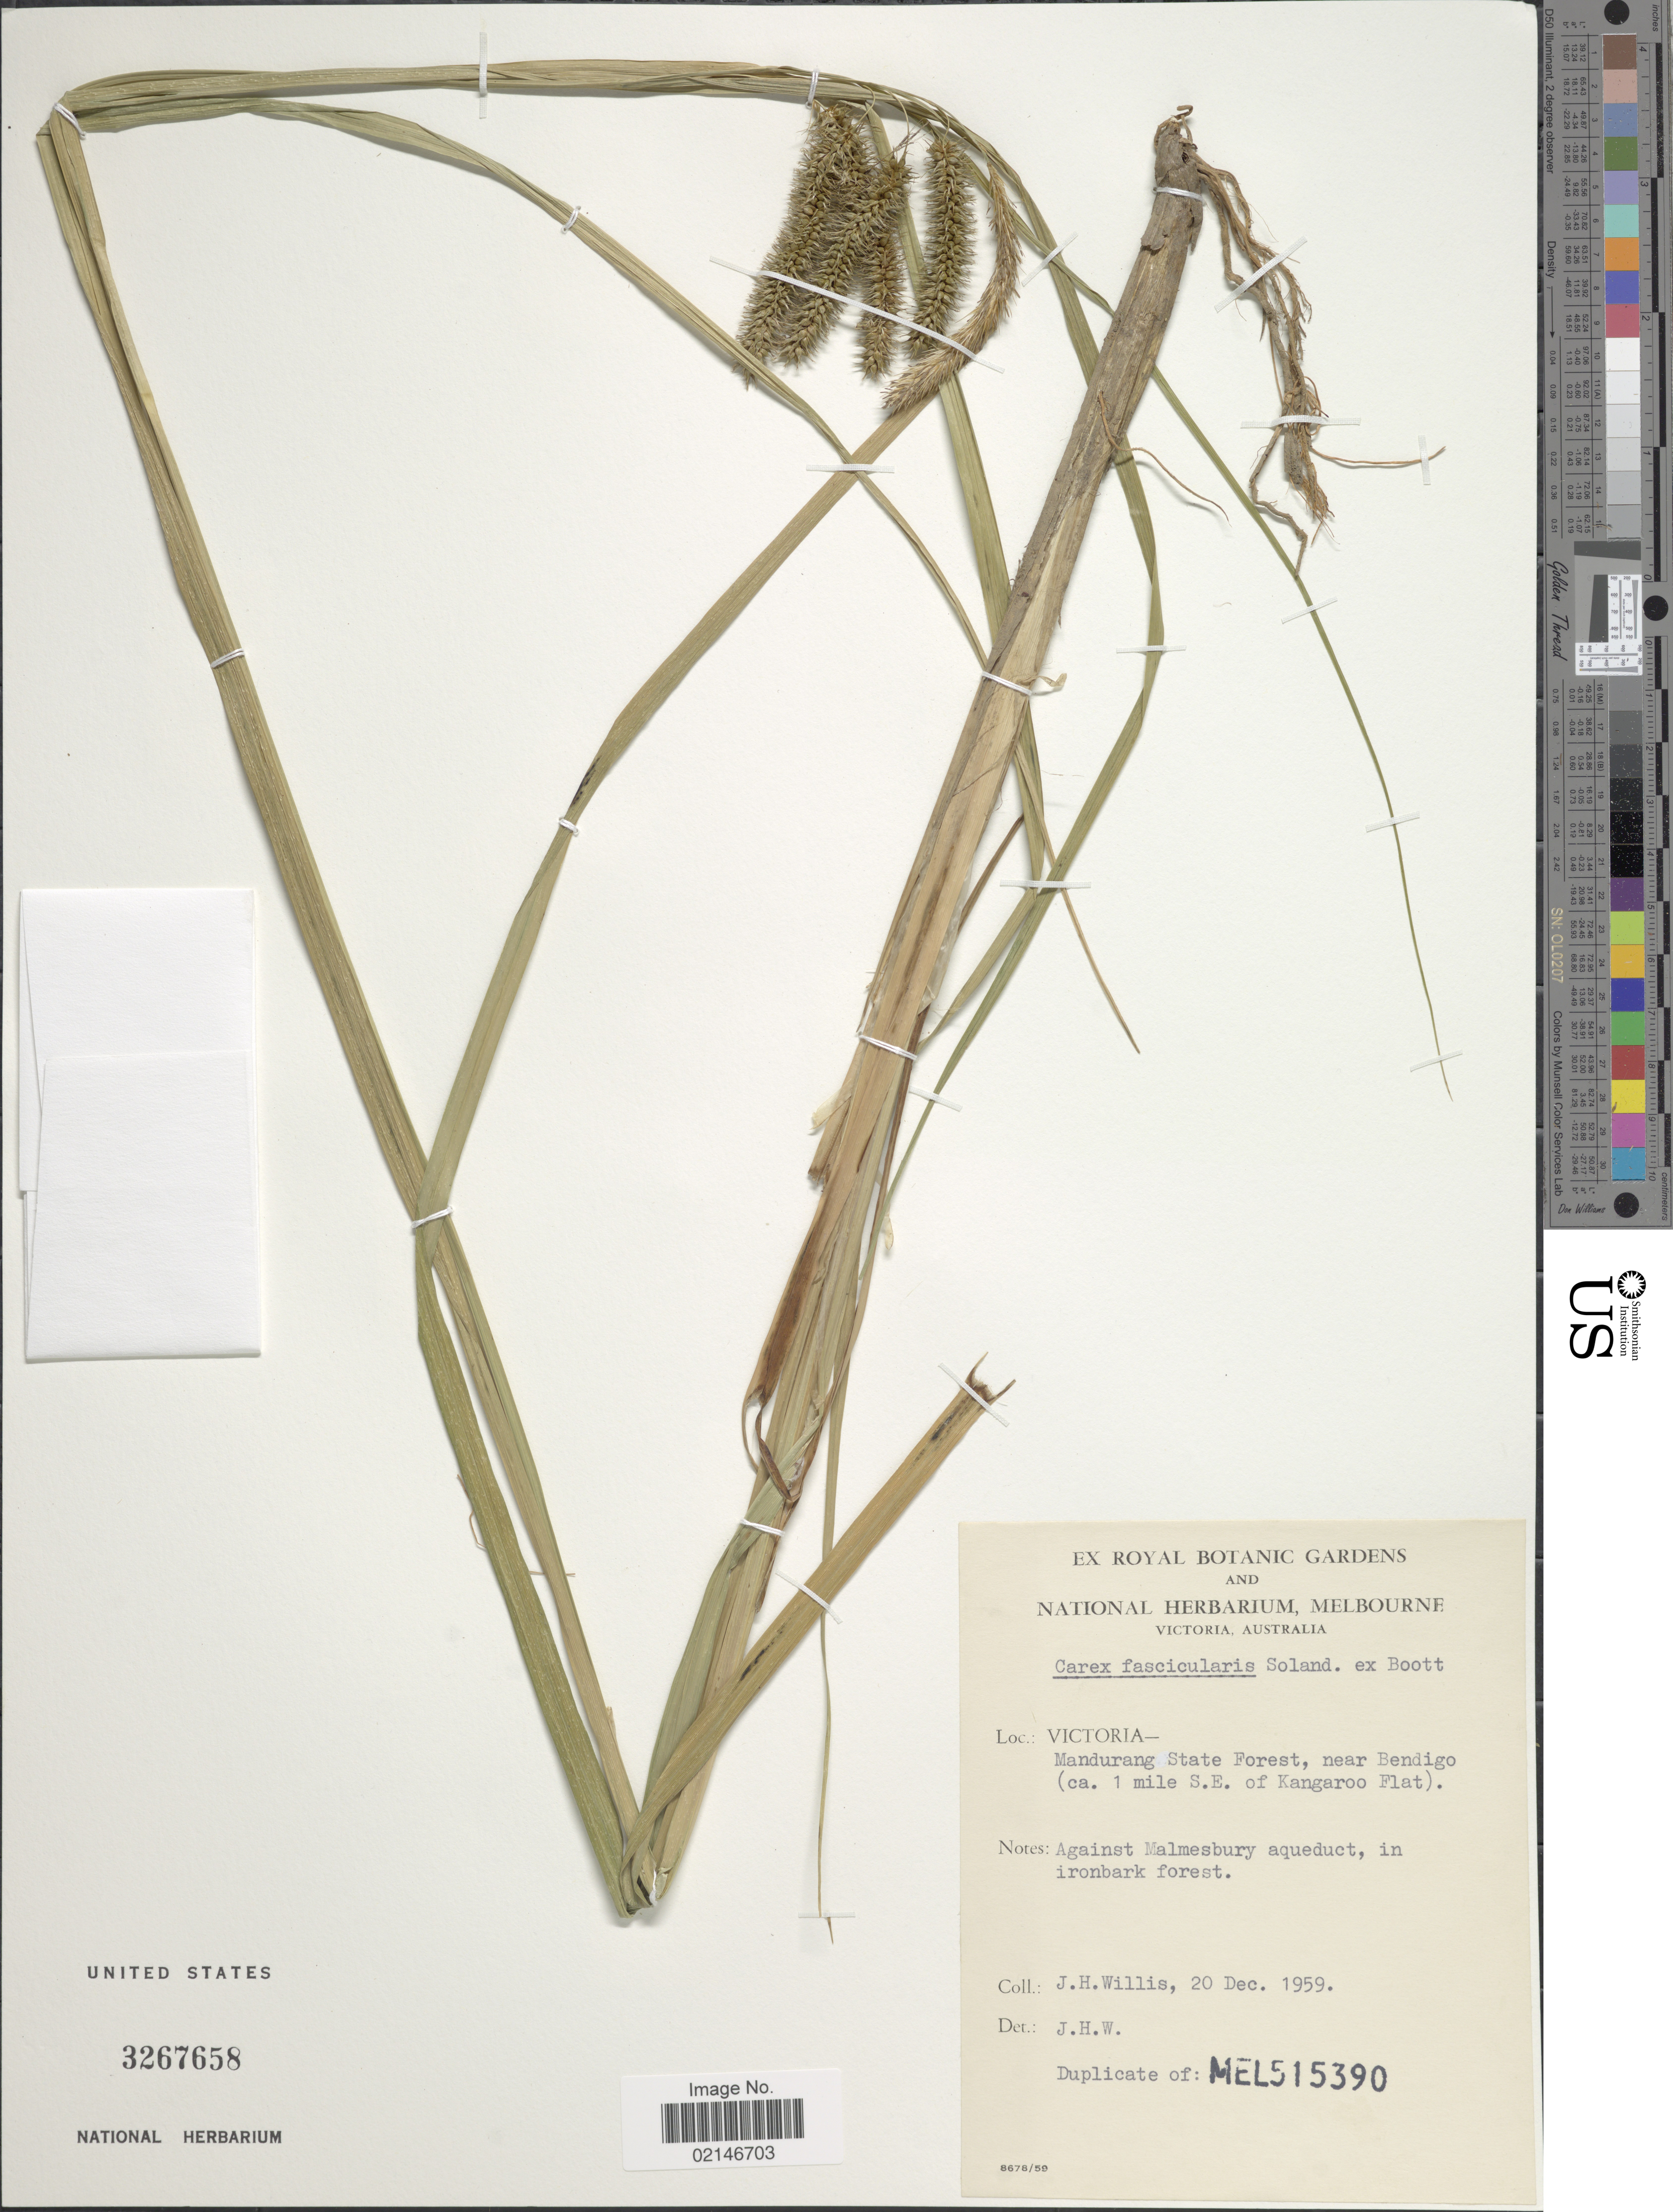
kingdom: Plantae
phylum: Tracheophyta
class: Liliopsida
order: Poales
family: Cyperaceae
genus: Carex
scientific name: Carex fascicularis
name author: Sol. ex Boott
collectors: J. Willis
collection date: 1959-12-20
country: Australia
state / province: Victoria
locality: Victoria - Mandurang State Forest, near Bendigo (Ca. 1 mile S.E. of Kangaroo Flat)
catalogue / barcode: US 3267658